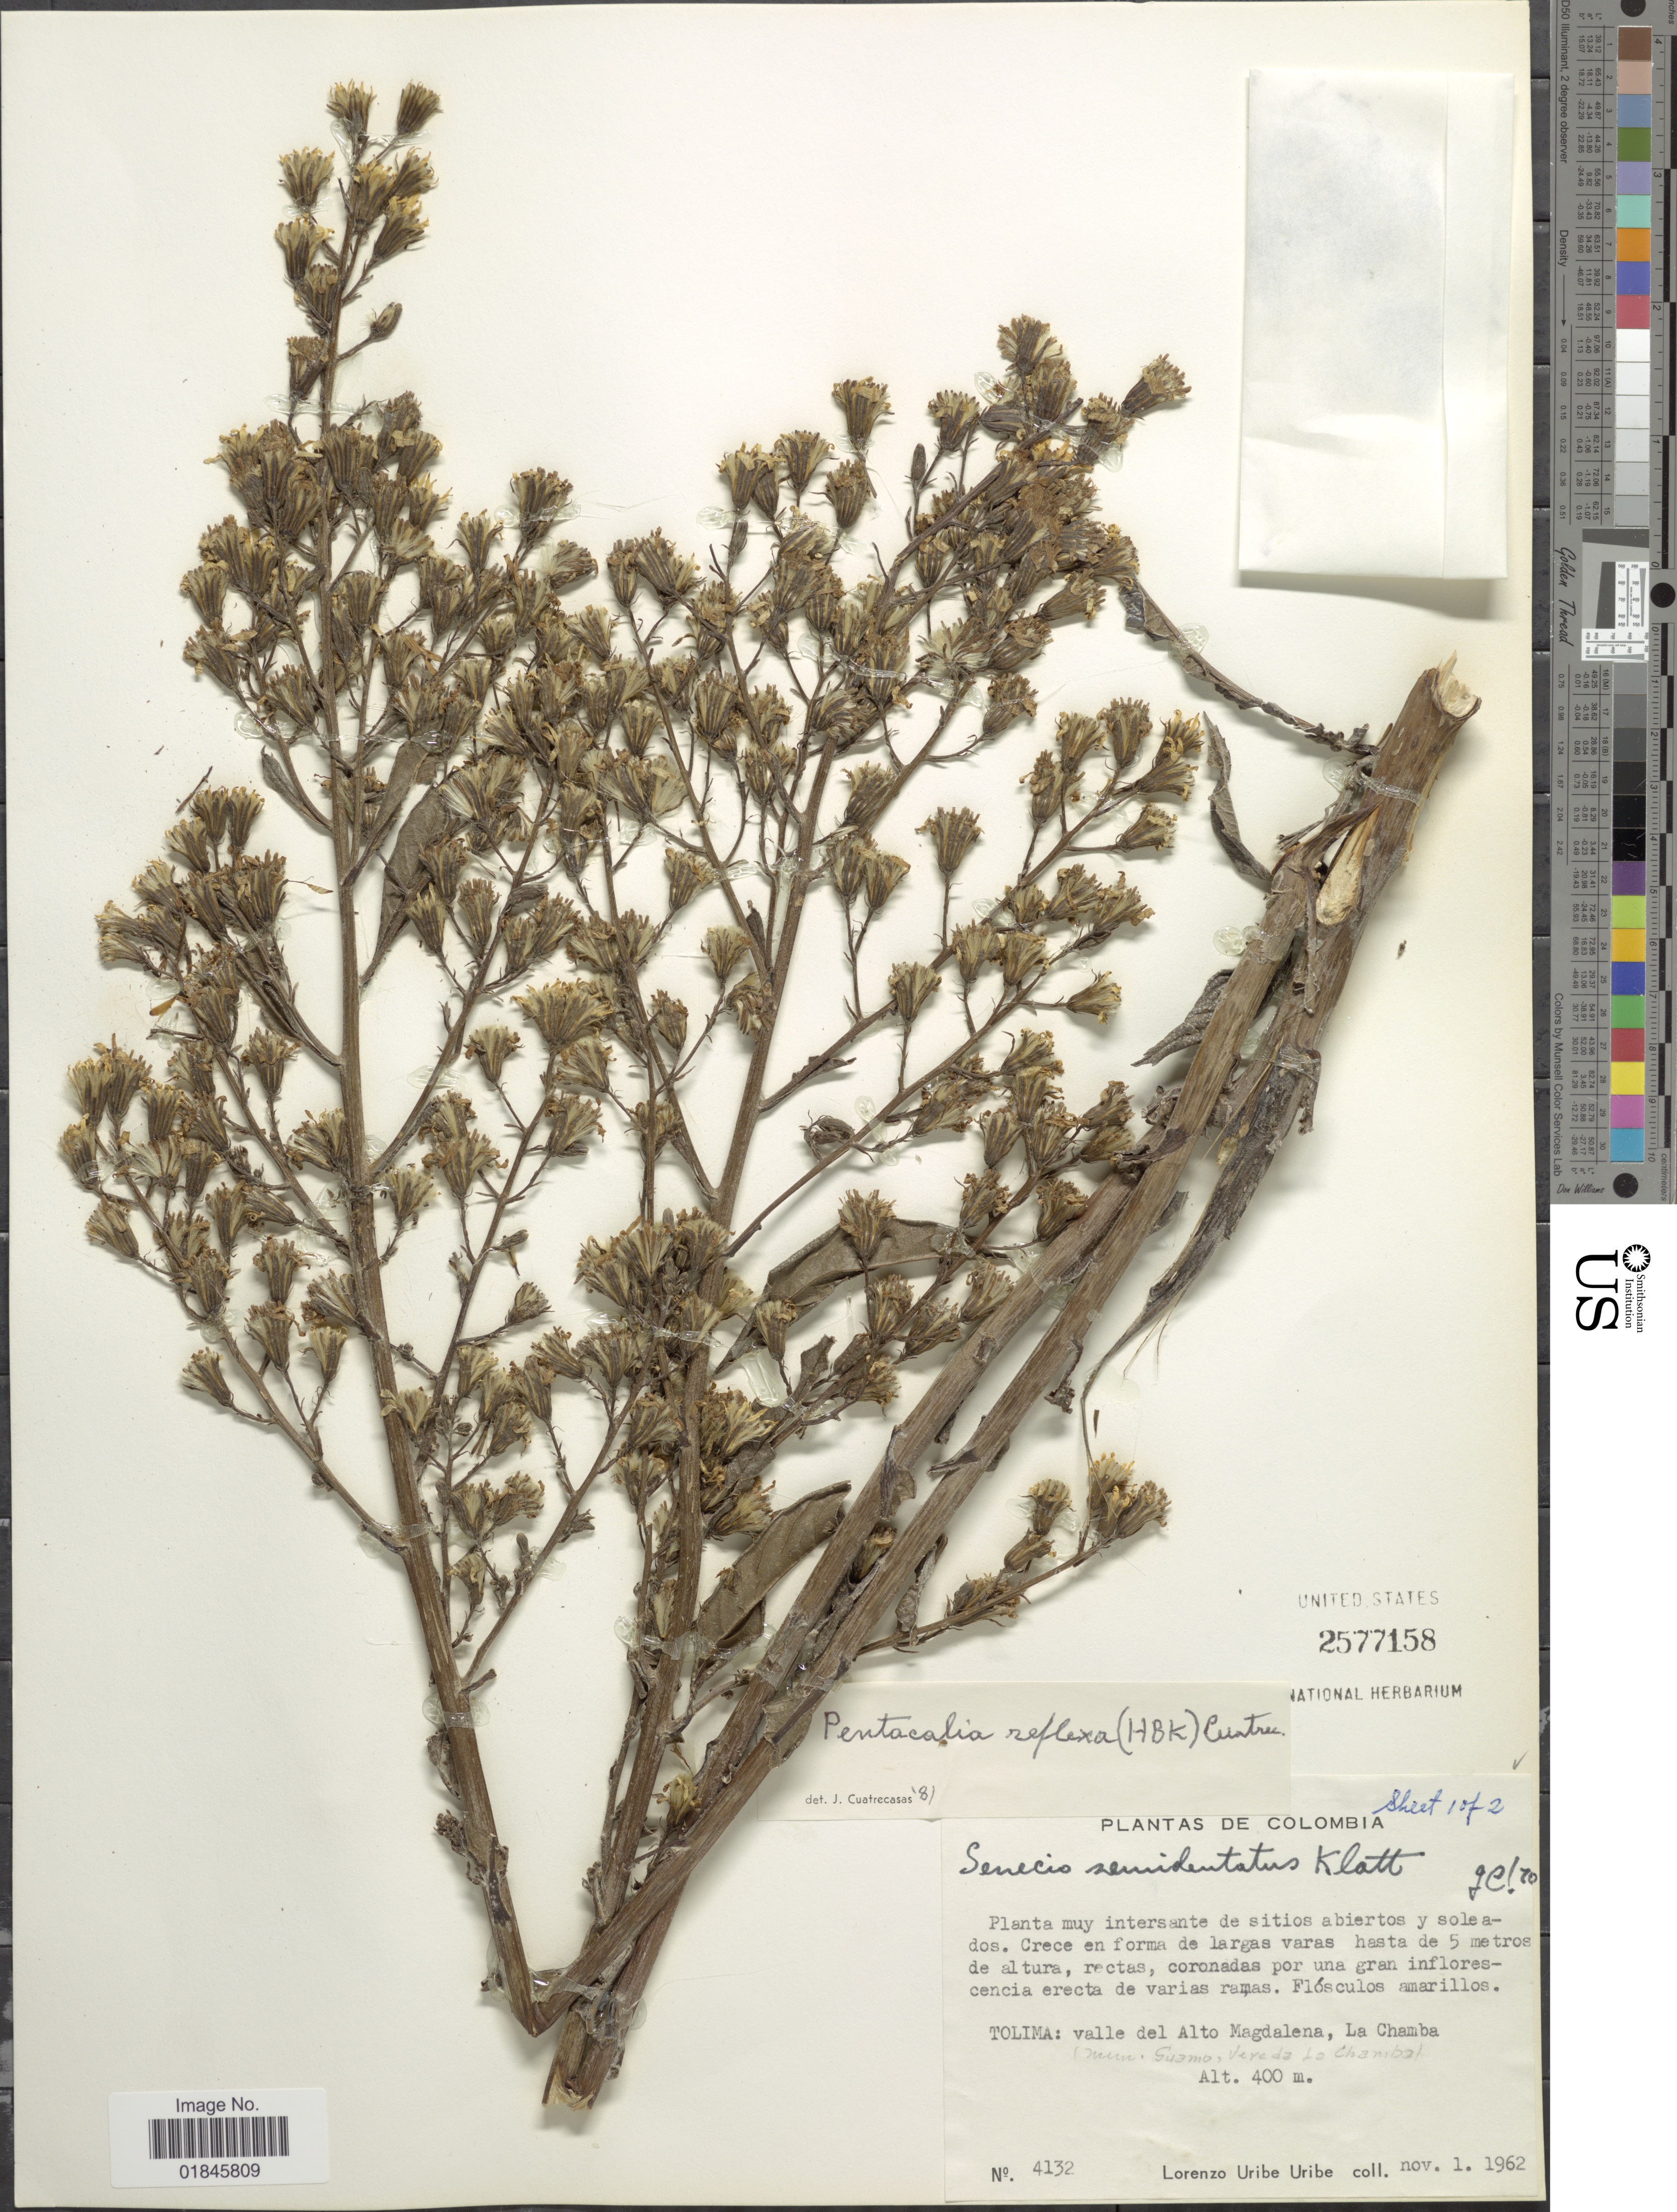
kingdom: Plantae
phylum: Tracheophyta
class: Magnoliopsida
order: Asterales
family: Asteraceae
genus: Pentacalia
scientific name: Pentacalia reflexa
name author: (Kunth) Cuatrec.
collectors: L. Uribe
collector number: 4132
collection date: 1962-11-01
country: Colombia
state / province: Tolima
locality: Tolima: valle del Alto Magdalena, La Chamba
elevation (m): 400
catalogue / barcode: US 2577158